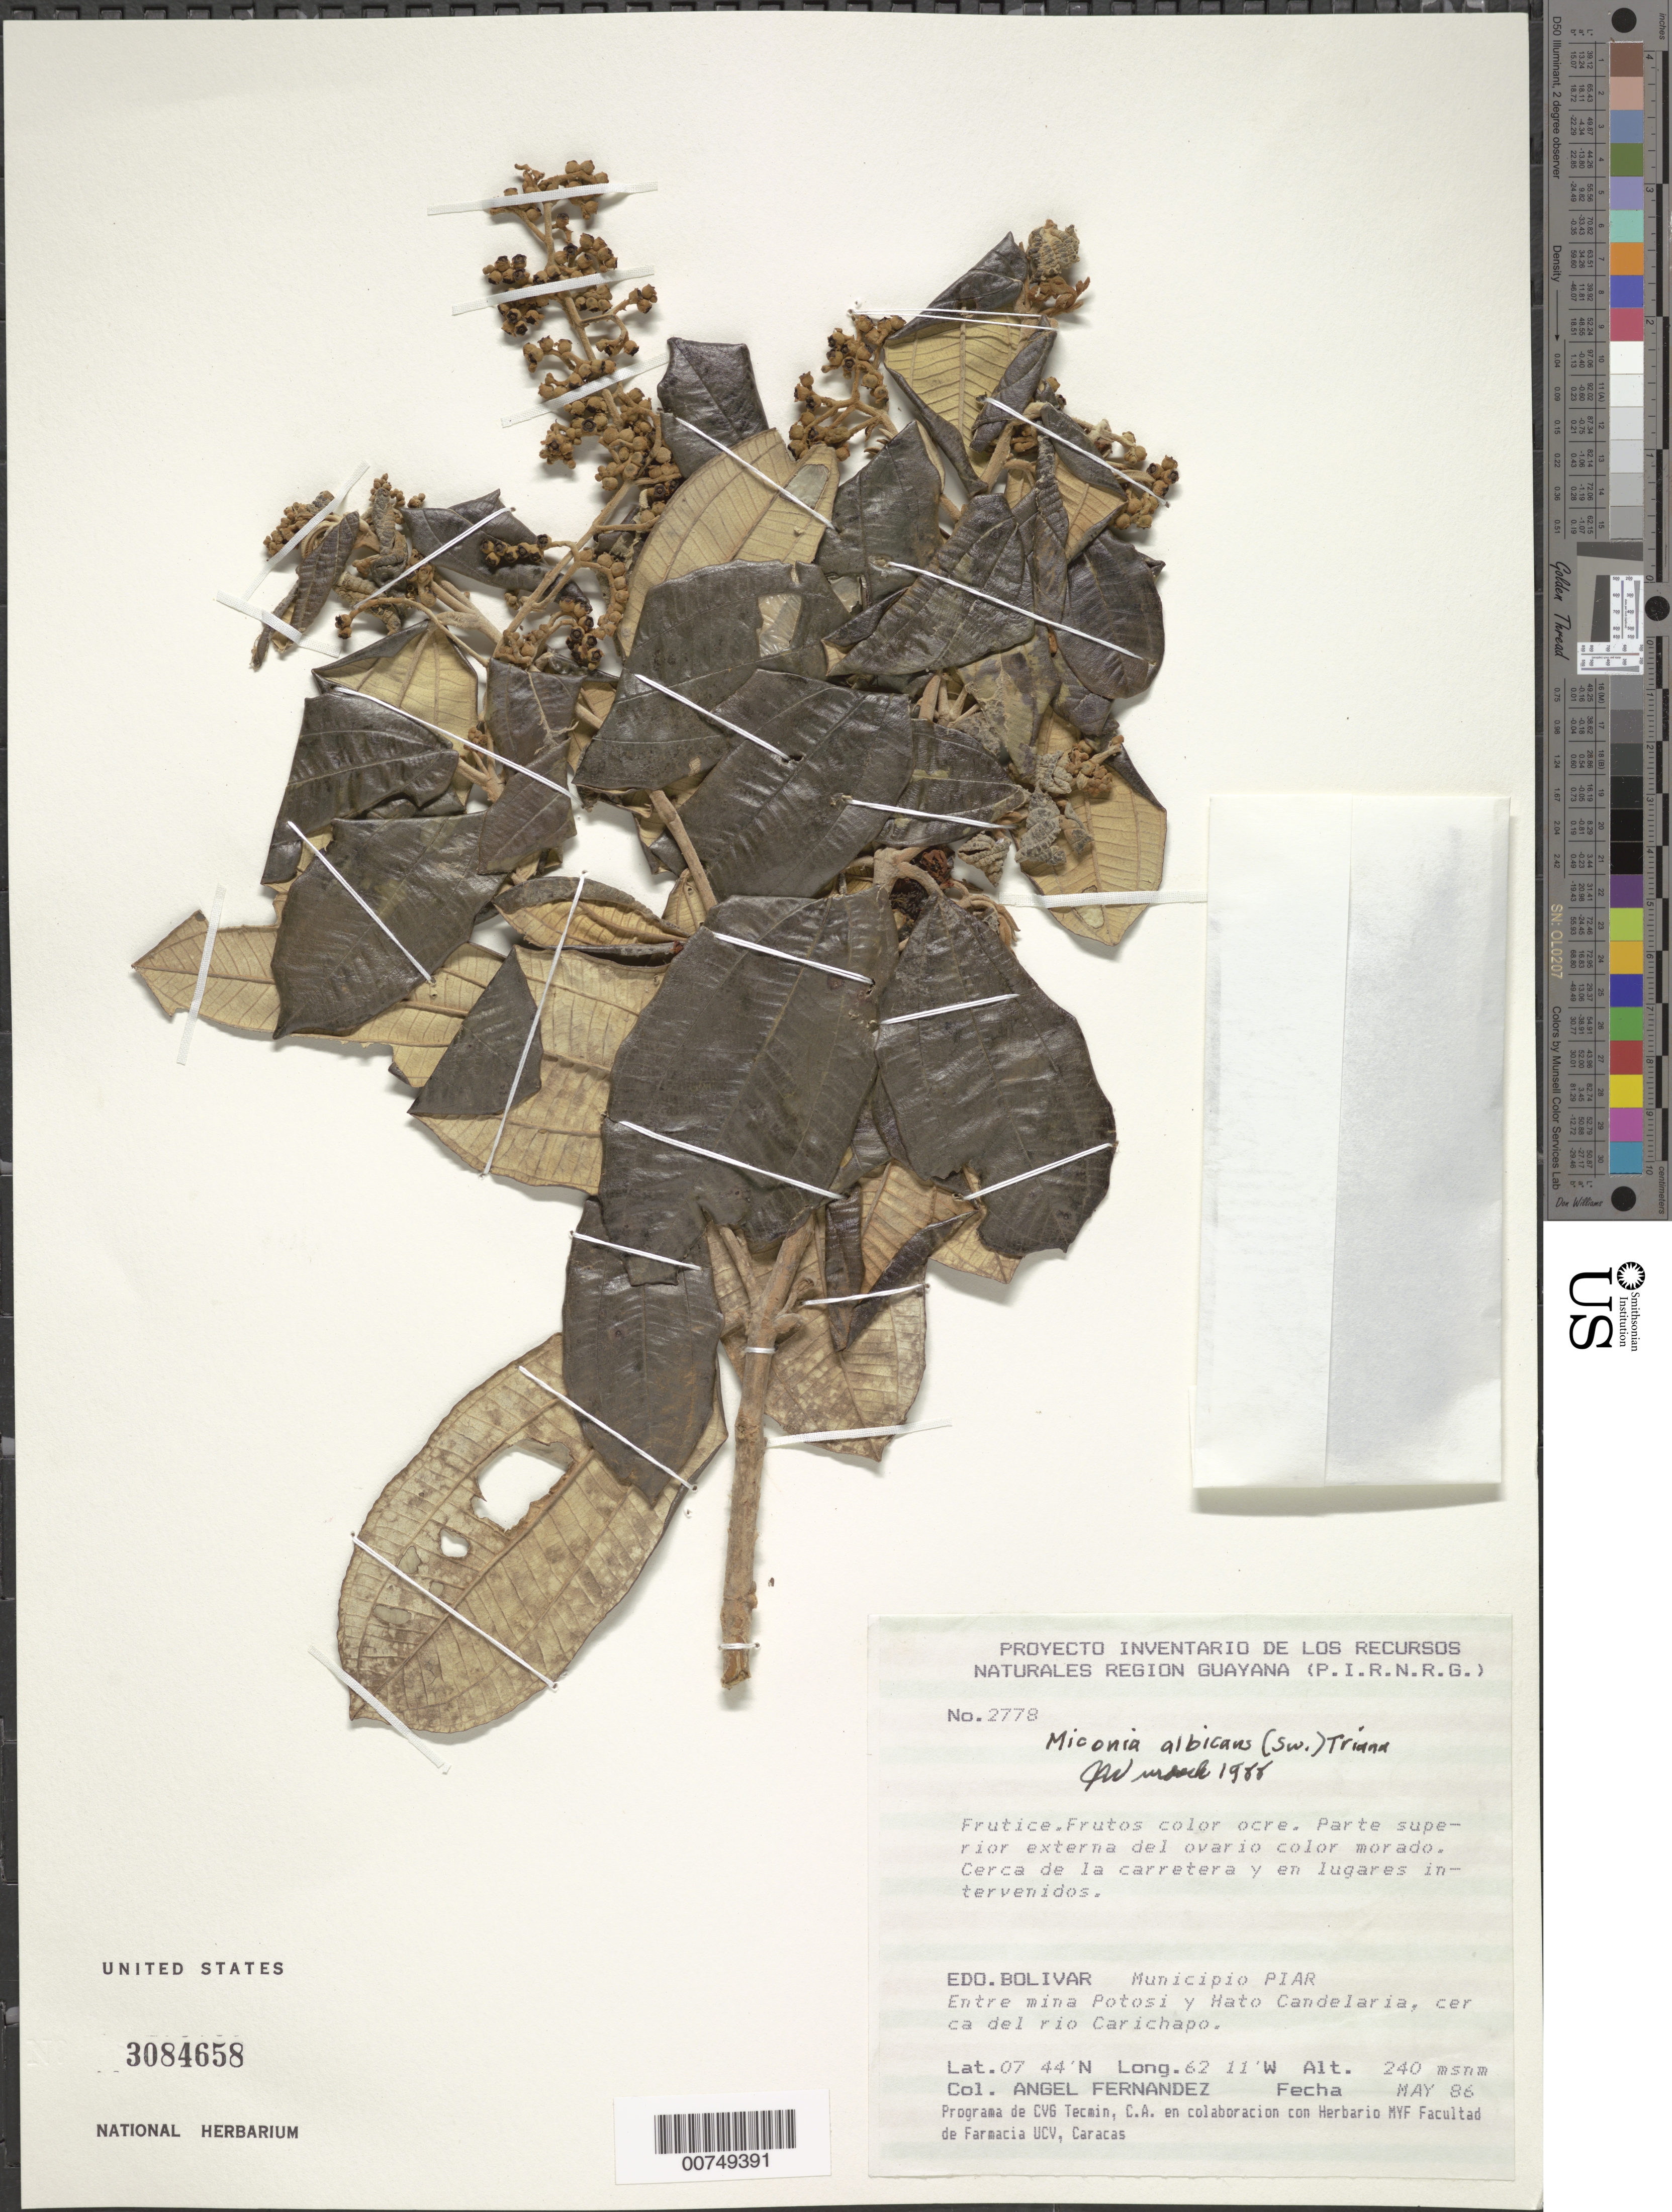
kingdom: Plantae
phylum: Tracheophyta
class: Magnoliopsida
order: Myrtales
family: Melastomataceae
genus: Miconia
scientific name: Miconia albicans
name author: (Sw.) Triana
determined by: Wurdack, John J., (US), US (UNITED STATES)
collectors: A. Fernández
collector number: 2778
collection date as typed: May-86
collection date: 1986-05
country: Venezuela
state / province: Bolívar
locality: Mun. Piar, entre mina Potosi y Hato Candelaríoa, cerca del Río Carichapo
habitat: Cerca de la cerretera y en lugares intervenidos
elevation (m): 240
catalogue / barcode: US 3084658